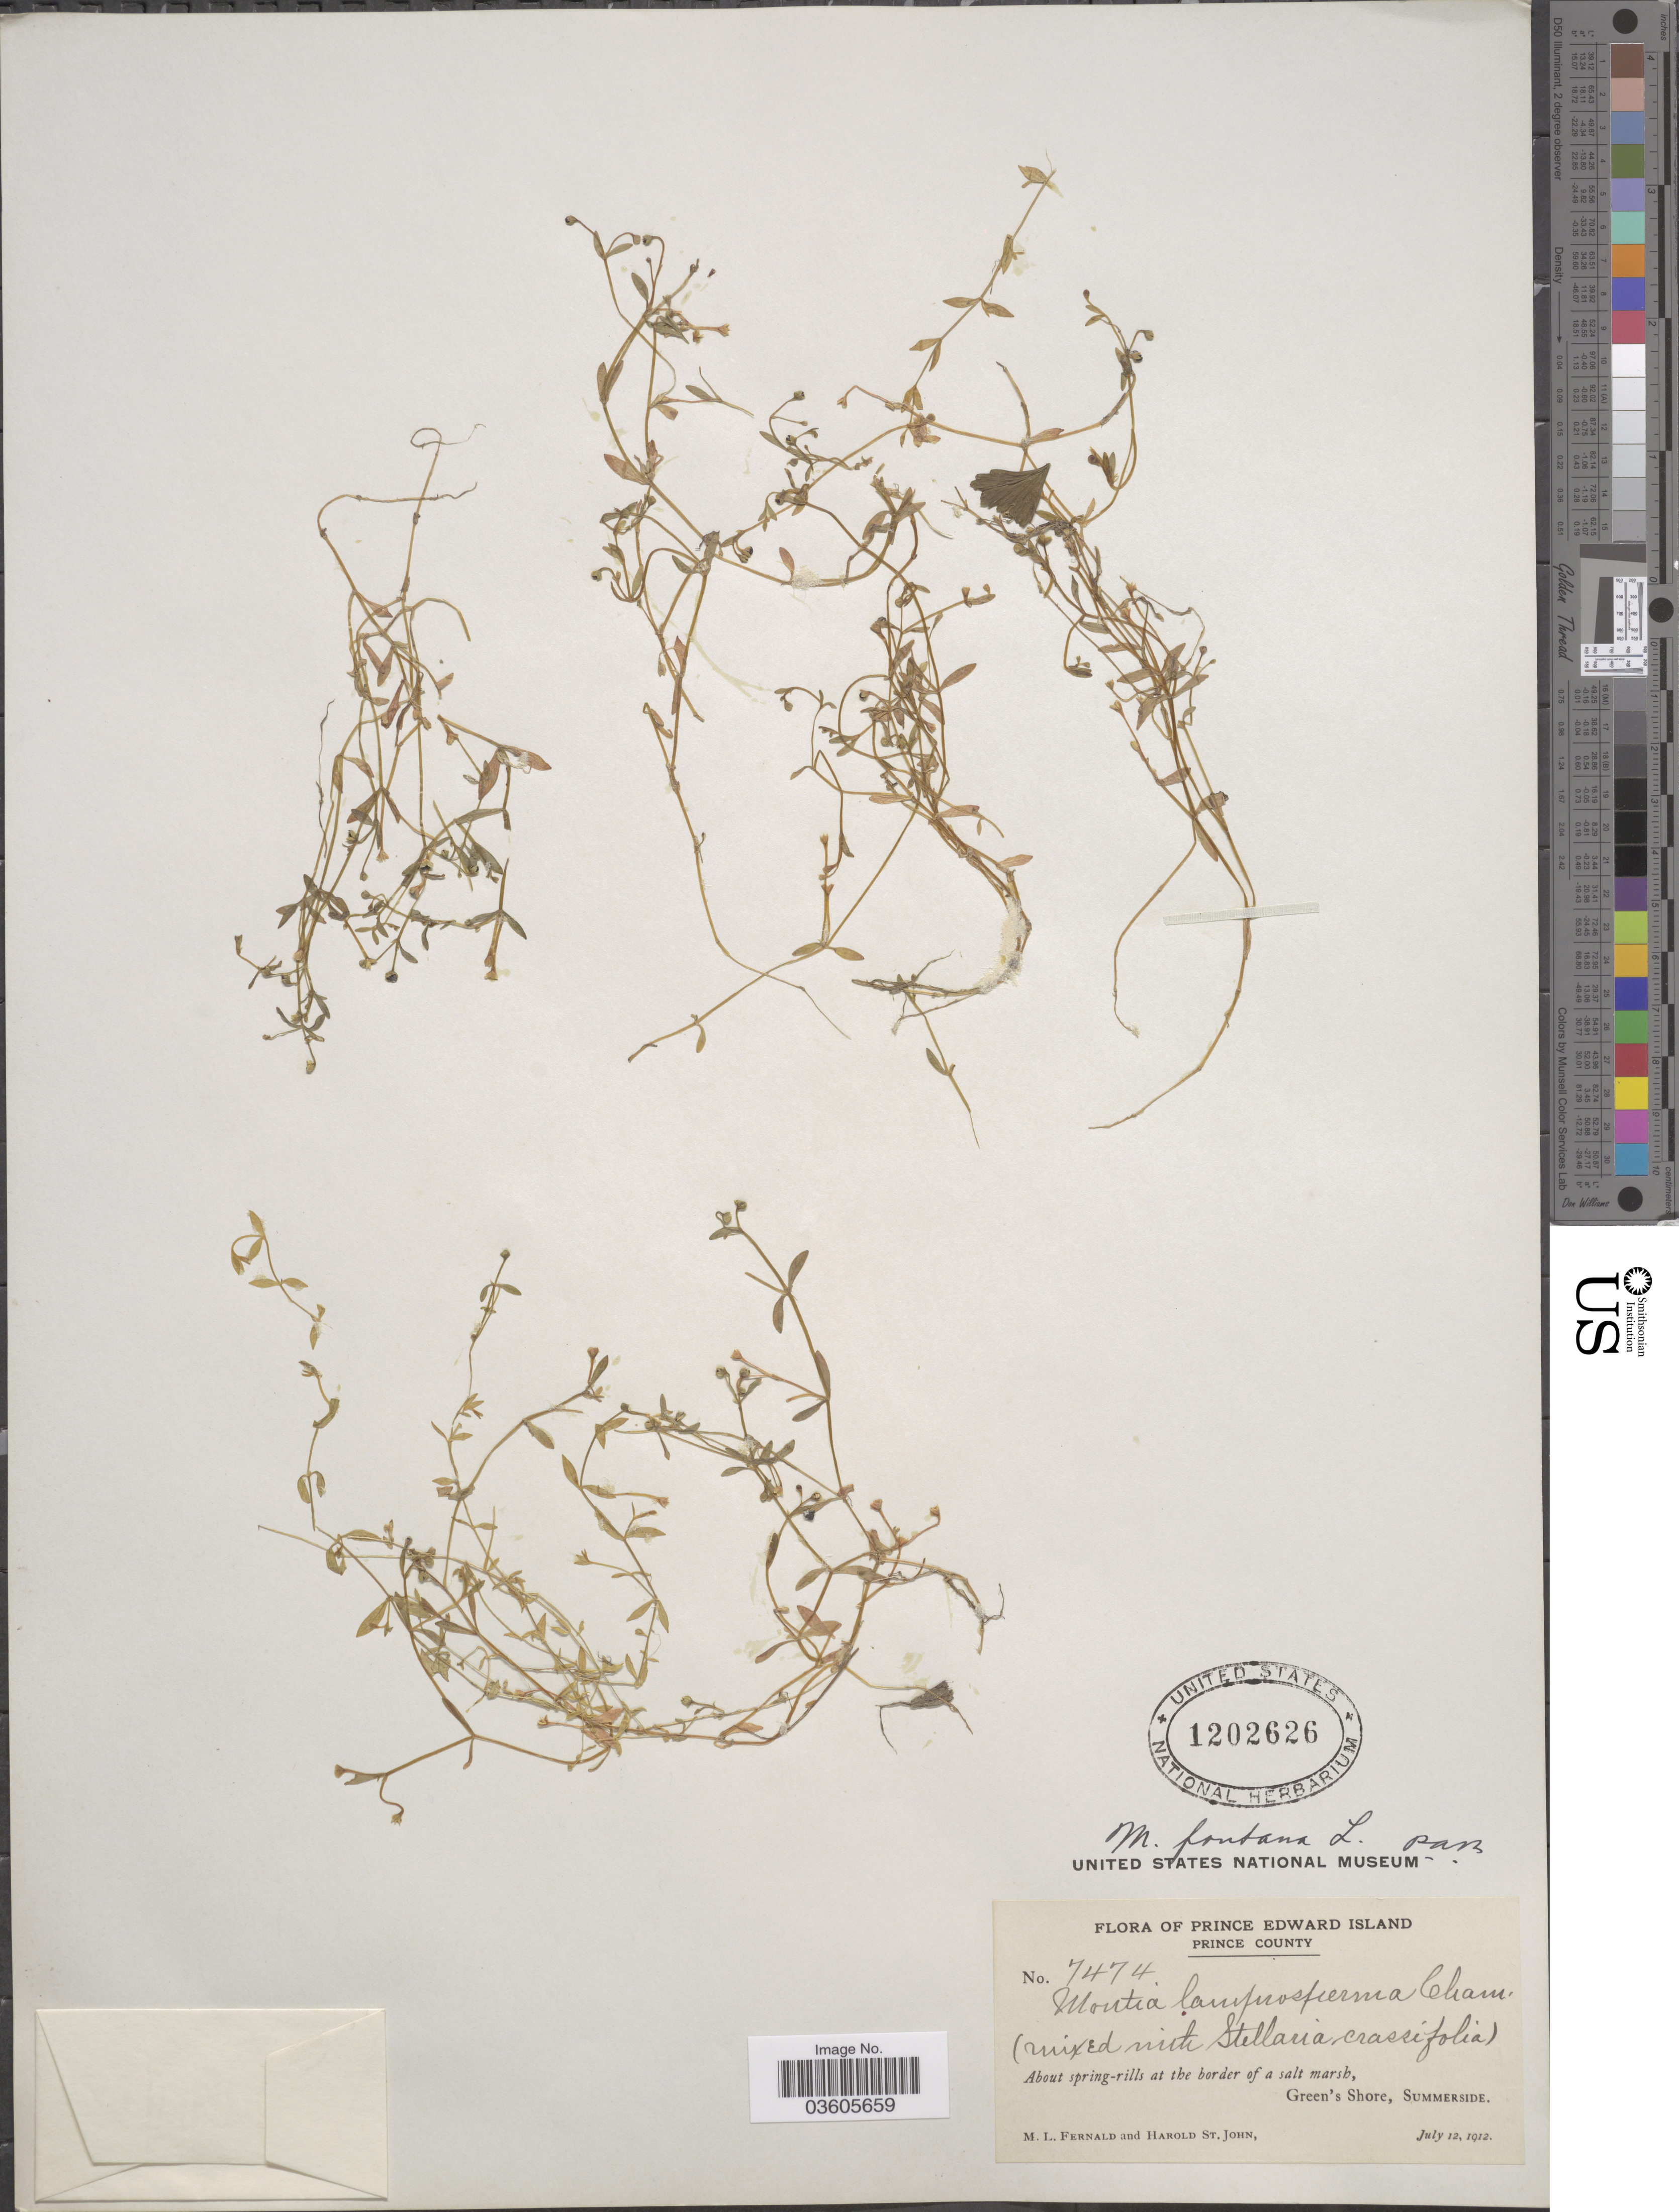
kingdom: Plantae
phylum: Tracheophyta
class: Magnoliopsida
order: Caryophyllales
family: Montiaceae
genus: Montia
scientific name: Montia fontana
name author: L.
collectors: M. L. Fernald & H. St. John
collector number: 7474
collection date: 1912-07-12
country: Canada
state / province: Prince Edward Island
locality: Prince County. About spring-rills at the border of a salt marsh, Green's Shore, Summerside.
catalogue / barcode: US 1202626